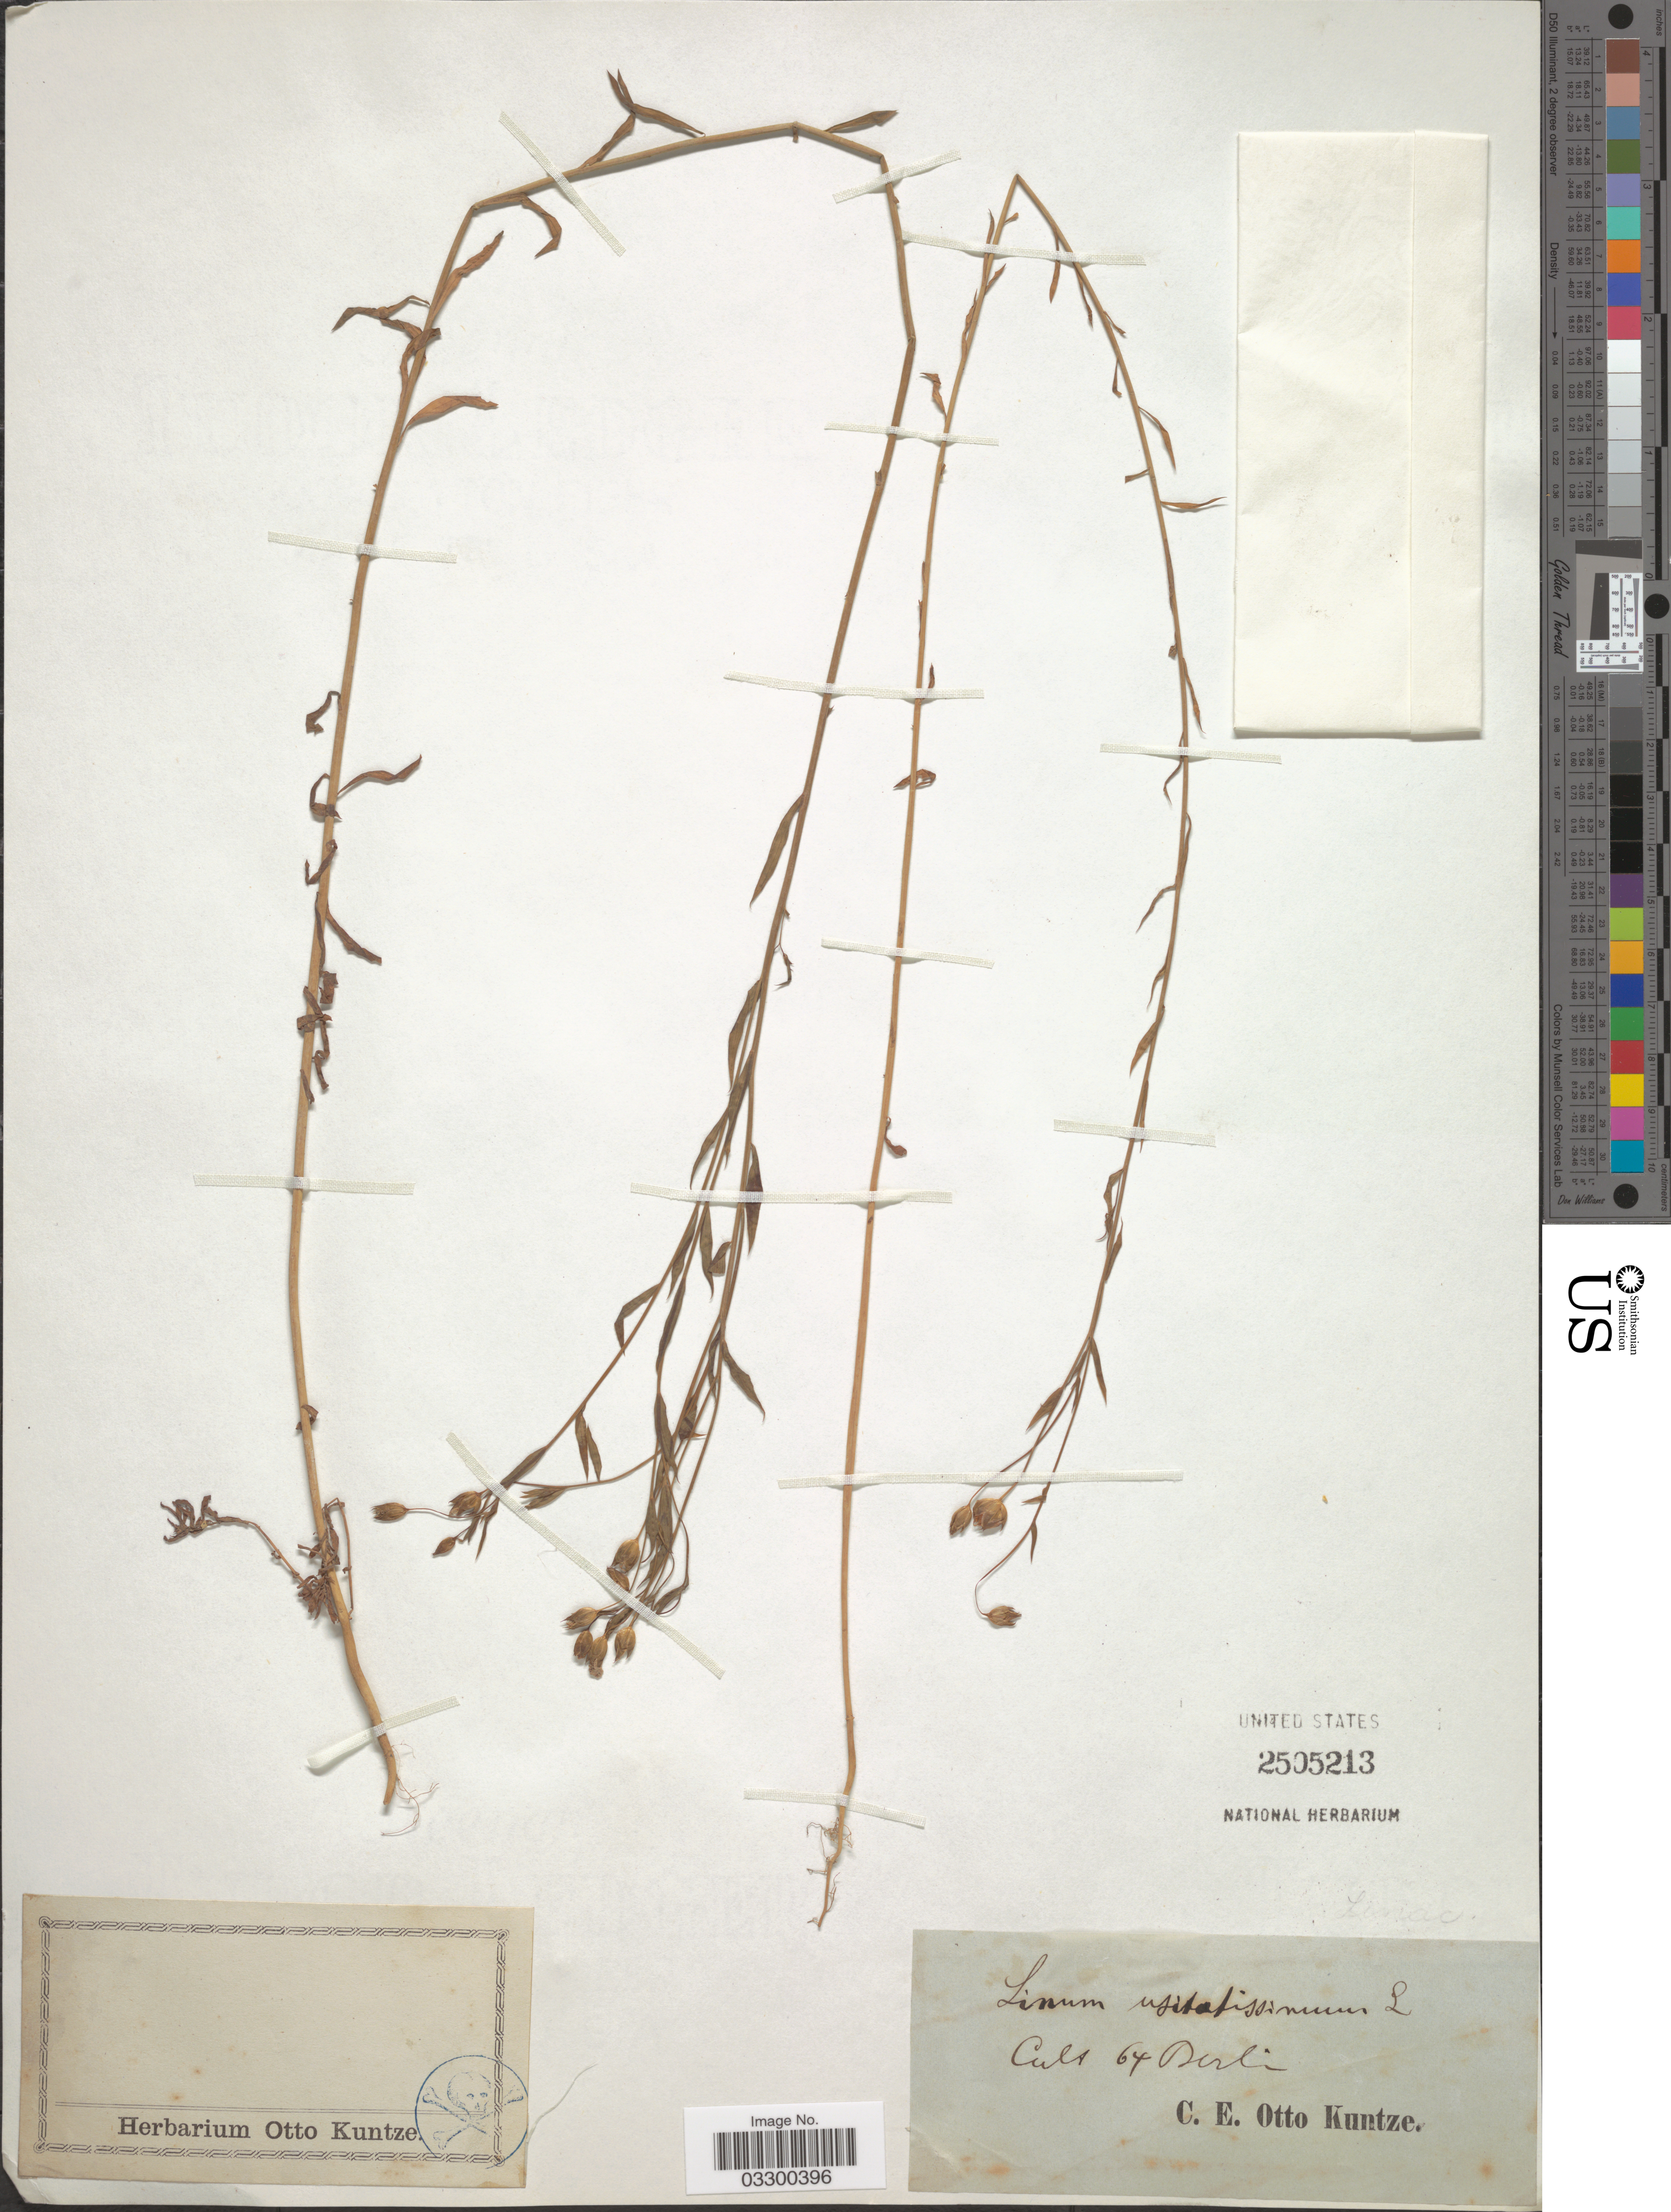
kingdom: Plantae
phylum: Tracheophyta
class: Magnoliopsida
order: Malpighiales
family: Linaceae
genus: Linum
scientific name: Linum usitatissimum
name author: L.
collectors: C.E.O. Kuntze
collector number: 64?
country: Germany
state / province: Berlin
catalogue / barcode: US 2505213